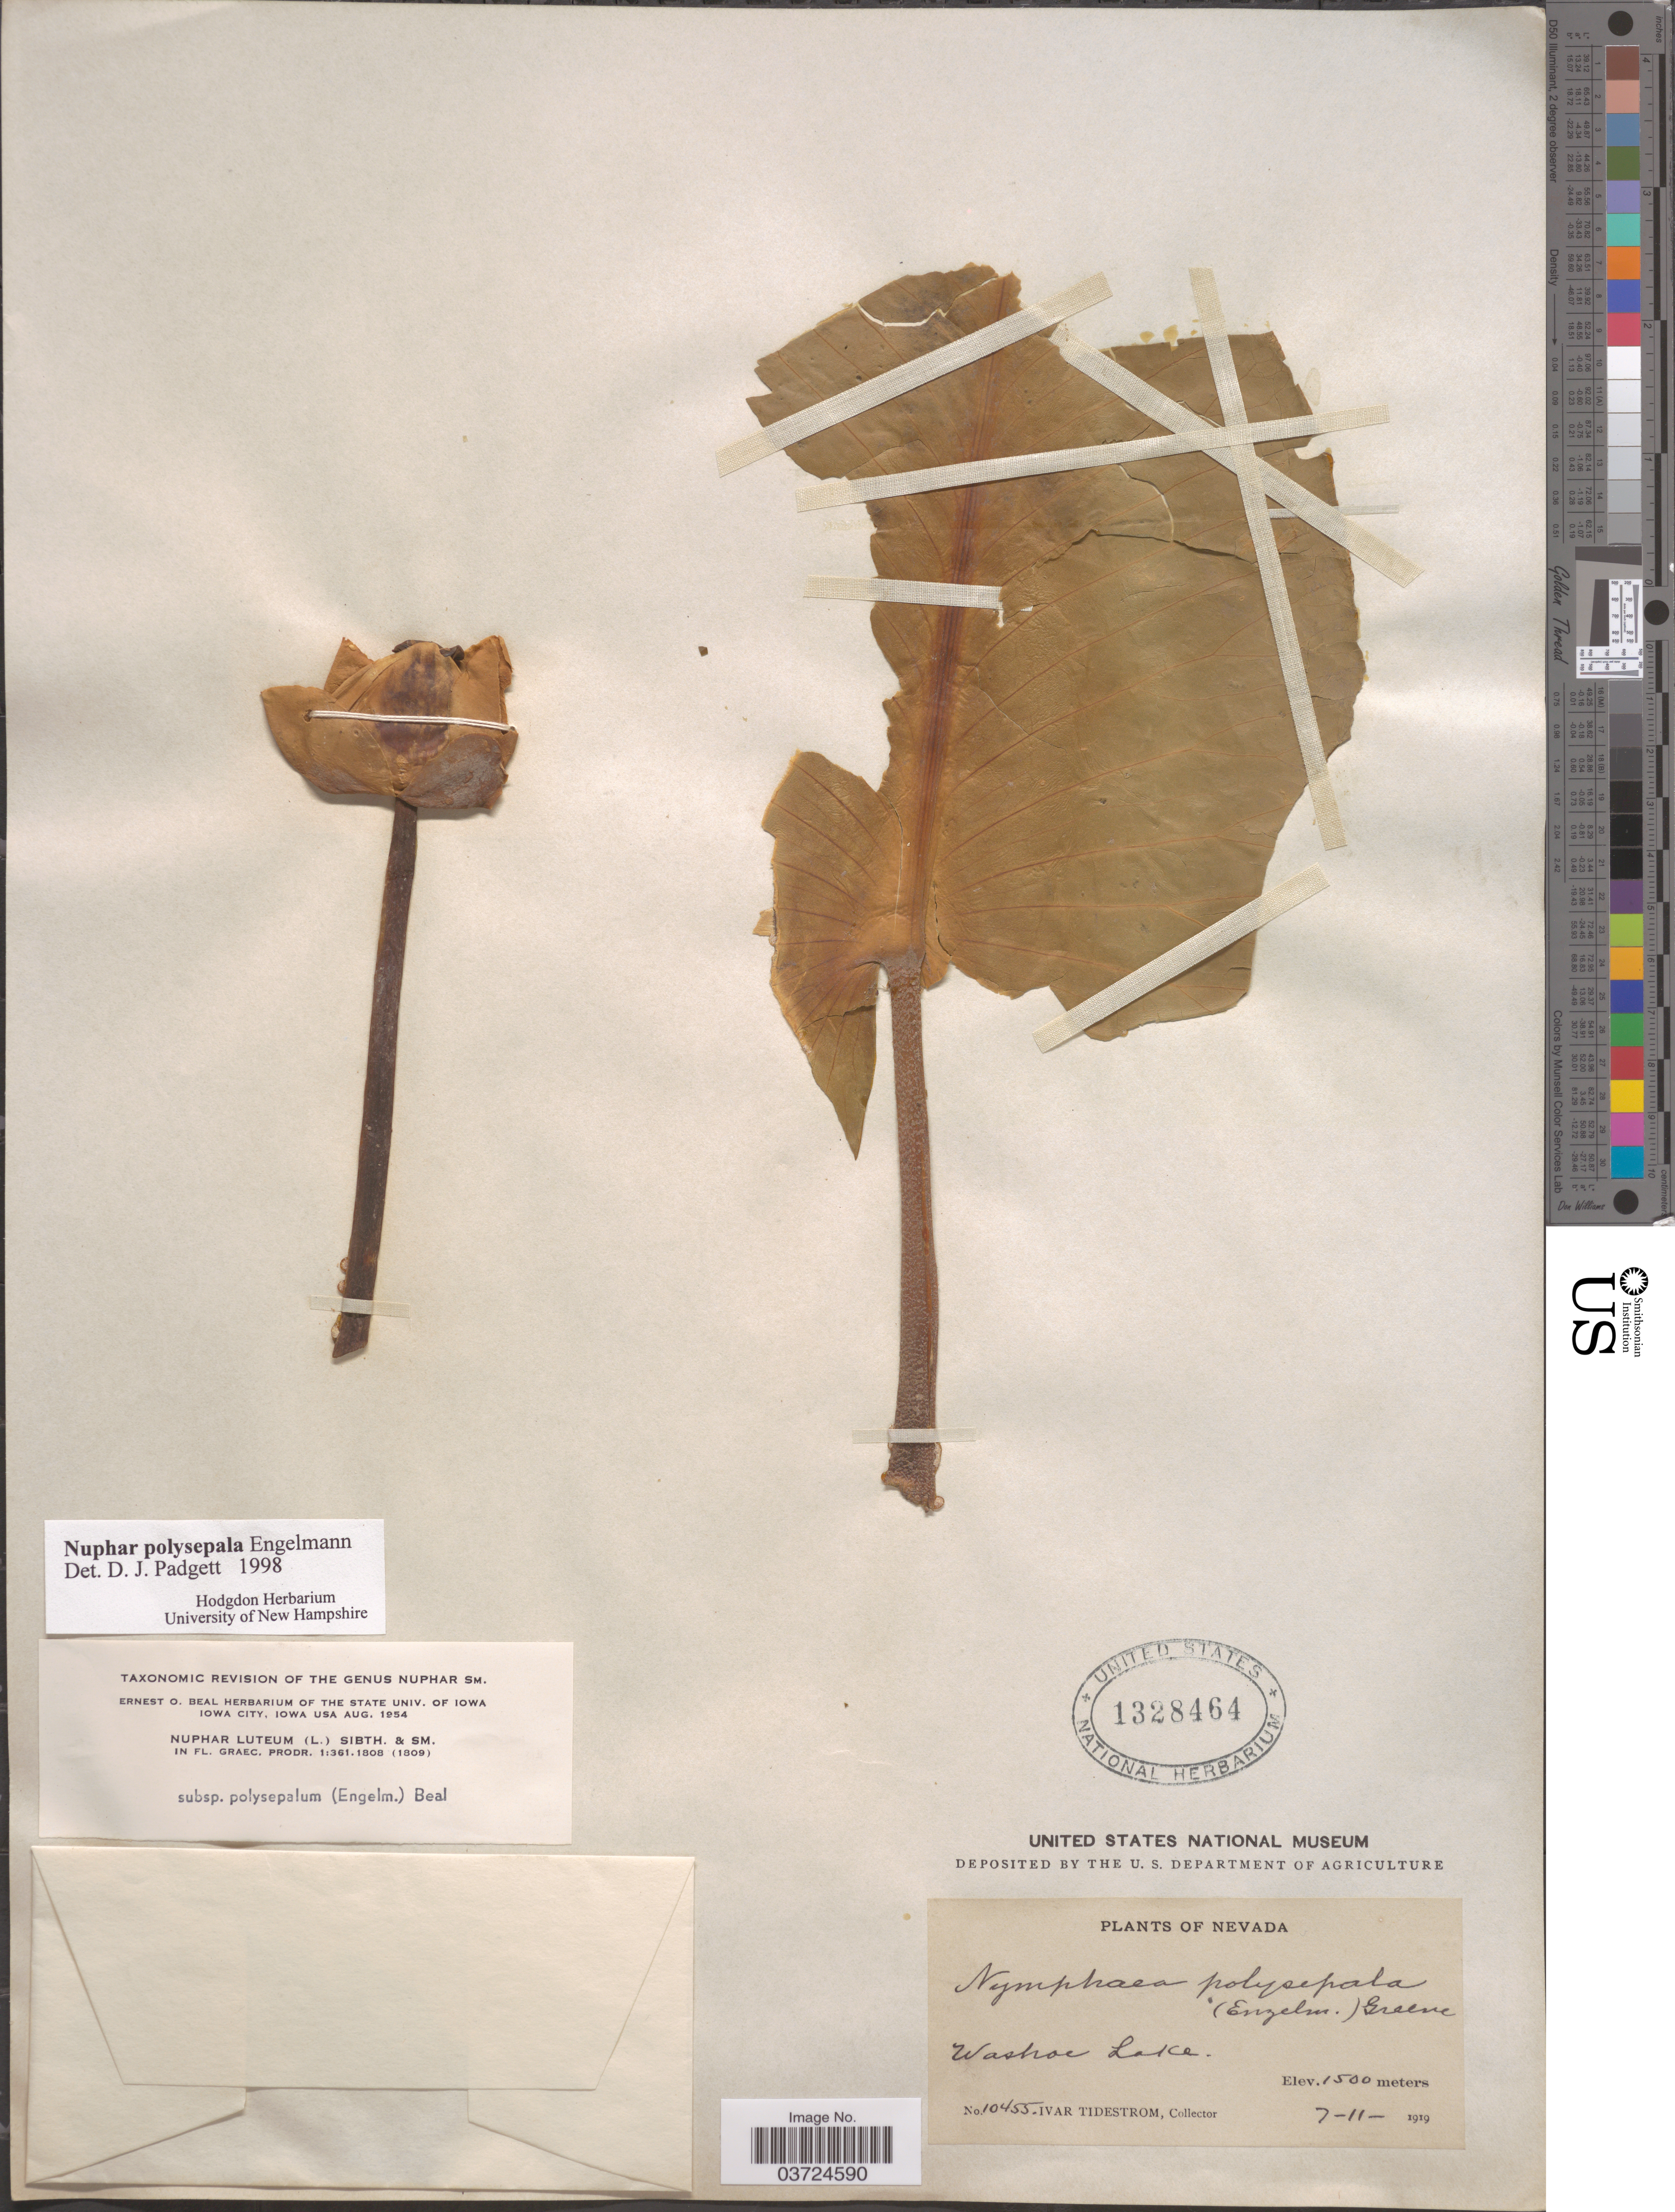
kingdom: Plantae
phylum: Tracheophyta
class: Magnoliopsida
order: Nymphaeales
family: Nymphaeaceae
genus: Nuphar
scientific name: Nuphar polysepala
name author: Englem.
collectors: I. F. Tidestrom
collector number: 10455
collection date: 1919-07-11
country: United States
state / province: Nevada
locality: Washoe Lake.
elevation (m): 1500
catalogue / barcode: US 1328464